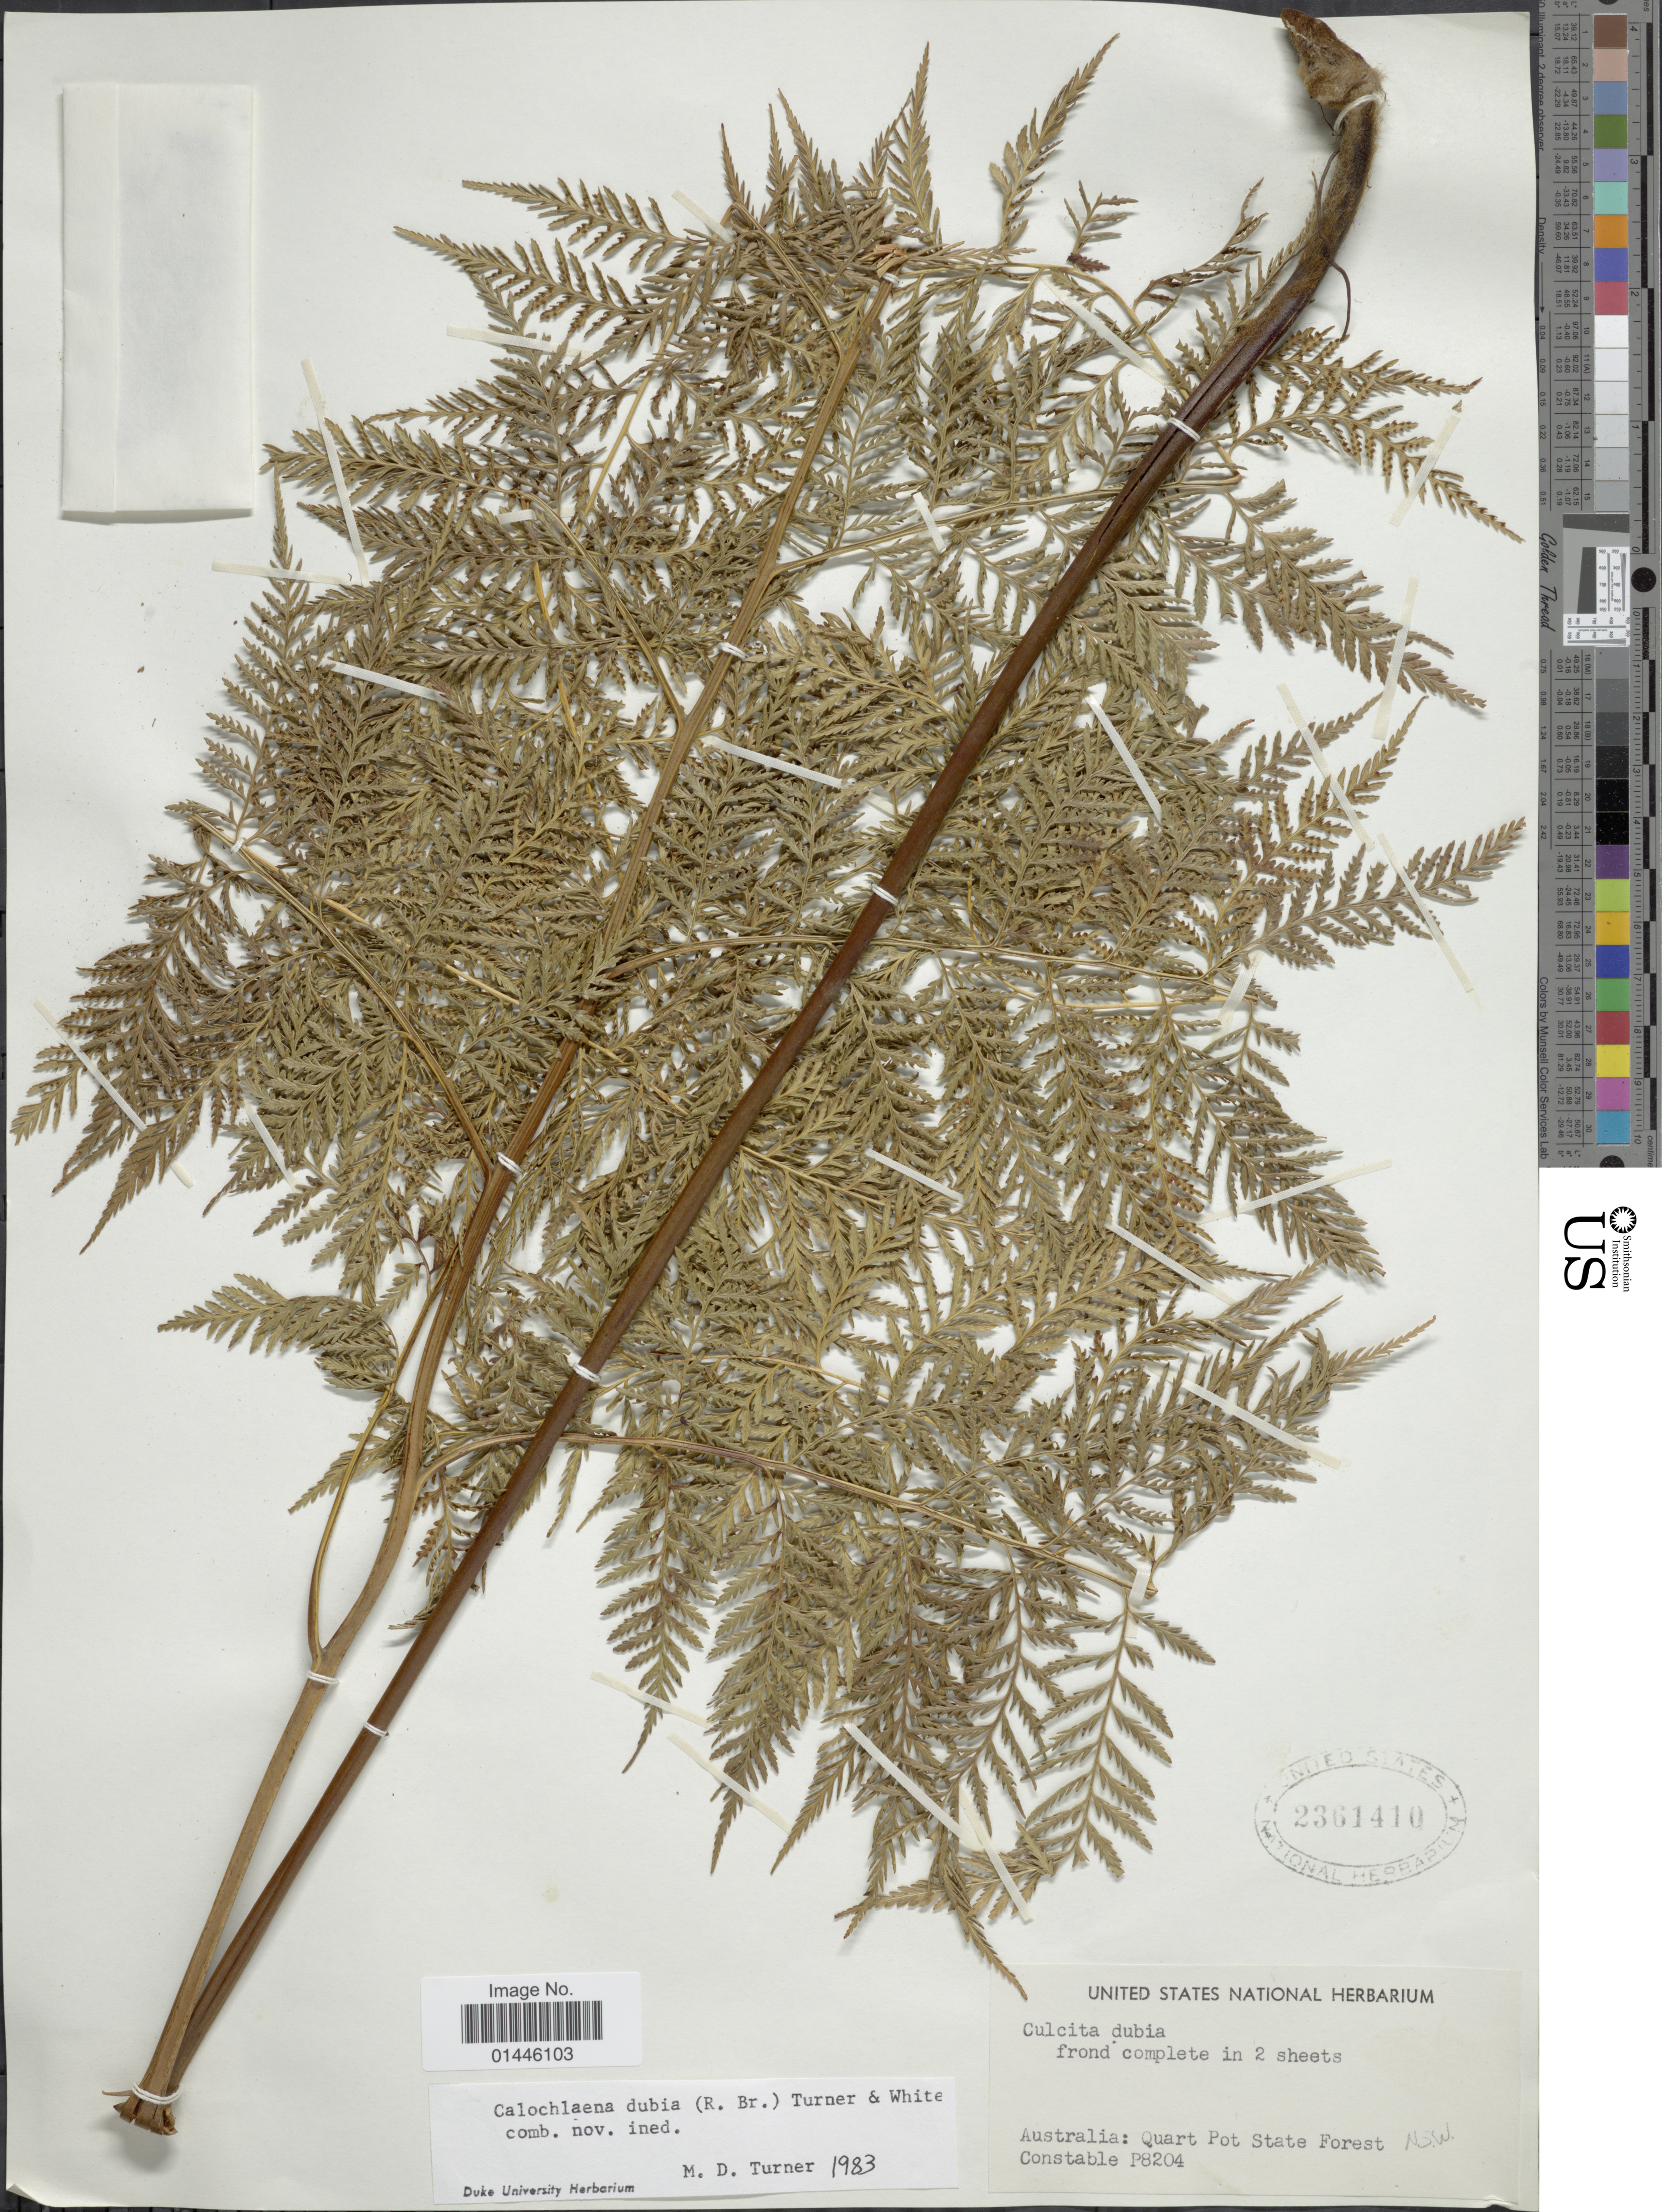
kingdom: Plantae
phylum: Tracheophyta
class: Polypodiopsida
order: Cyatheales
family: Dicksoniaceae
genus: Calochlaena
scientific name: Calochlaena dubia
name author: (R. Br.) M.D. Turner & R.A. White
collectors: Constable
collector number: P8204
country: Australia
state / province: New South Wales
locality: Quart Pot State Forest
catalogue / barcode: US 2361410